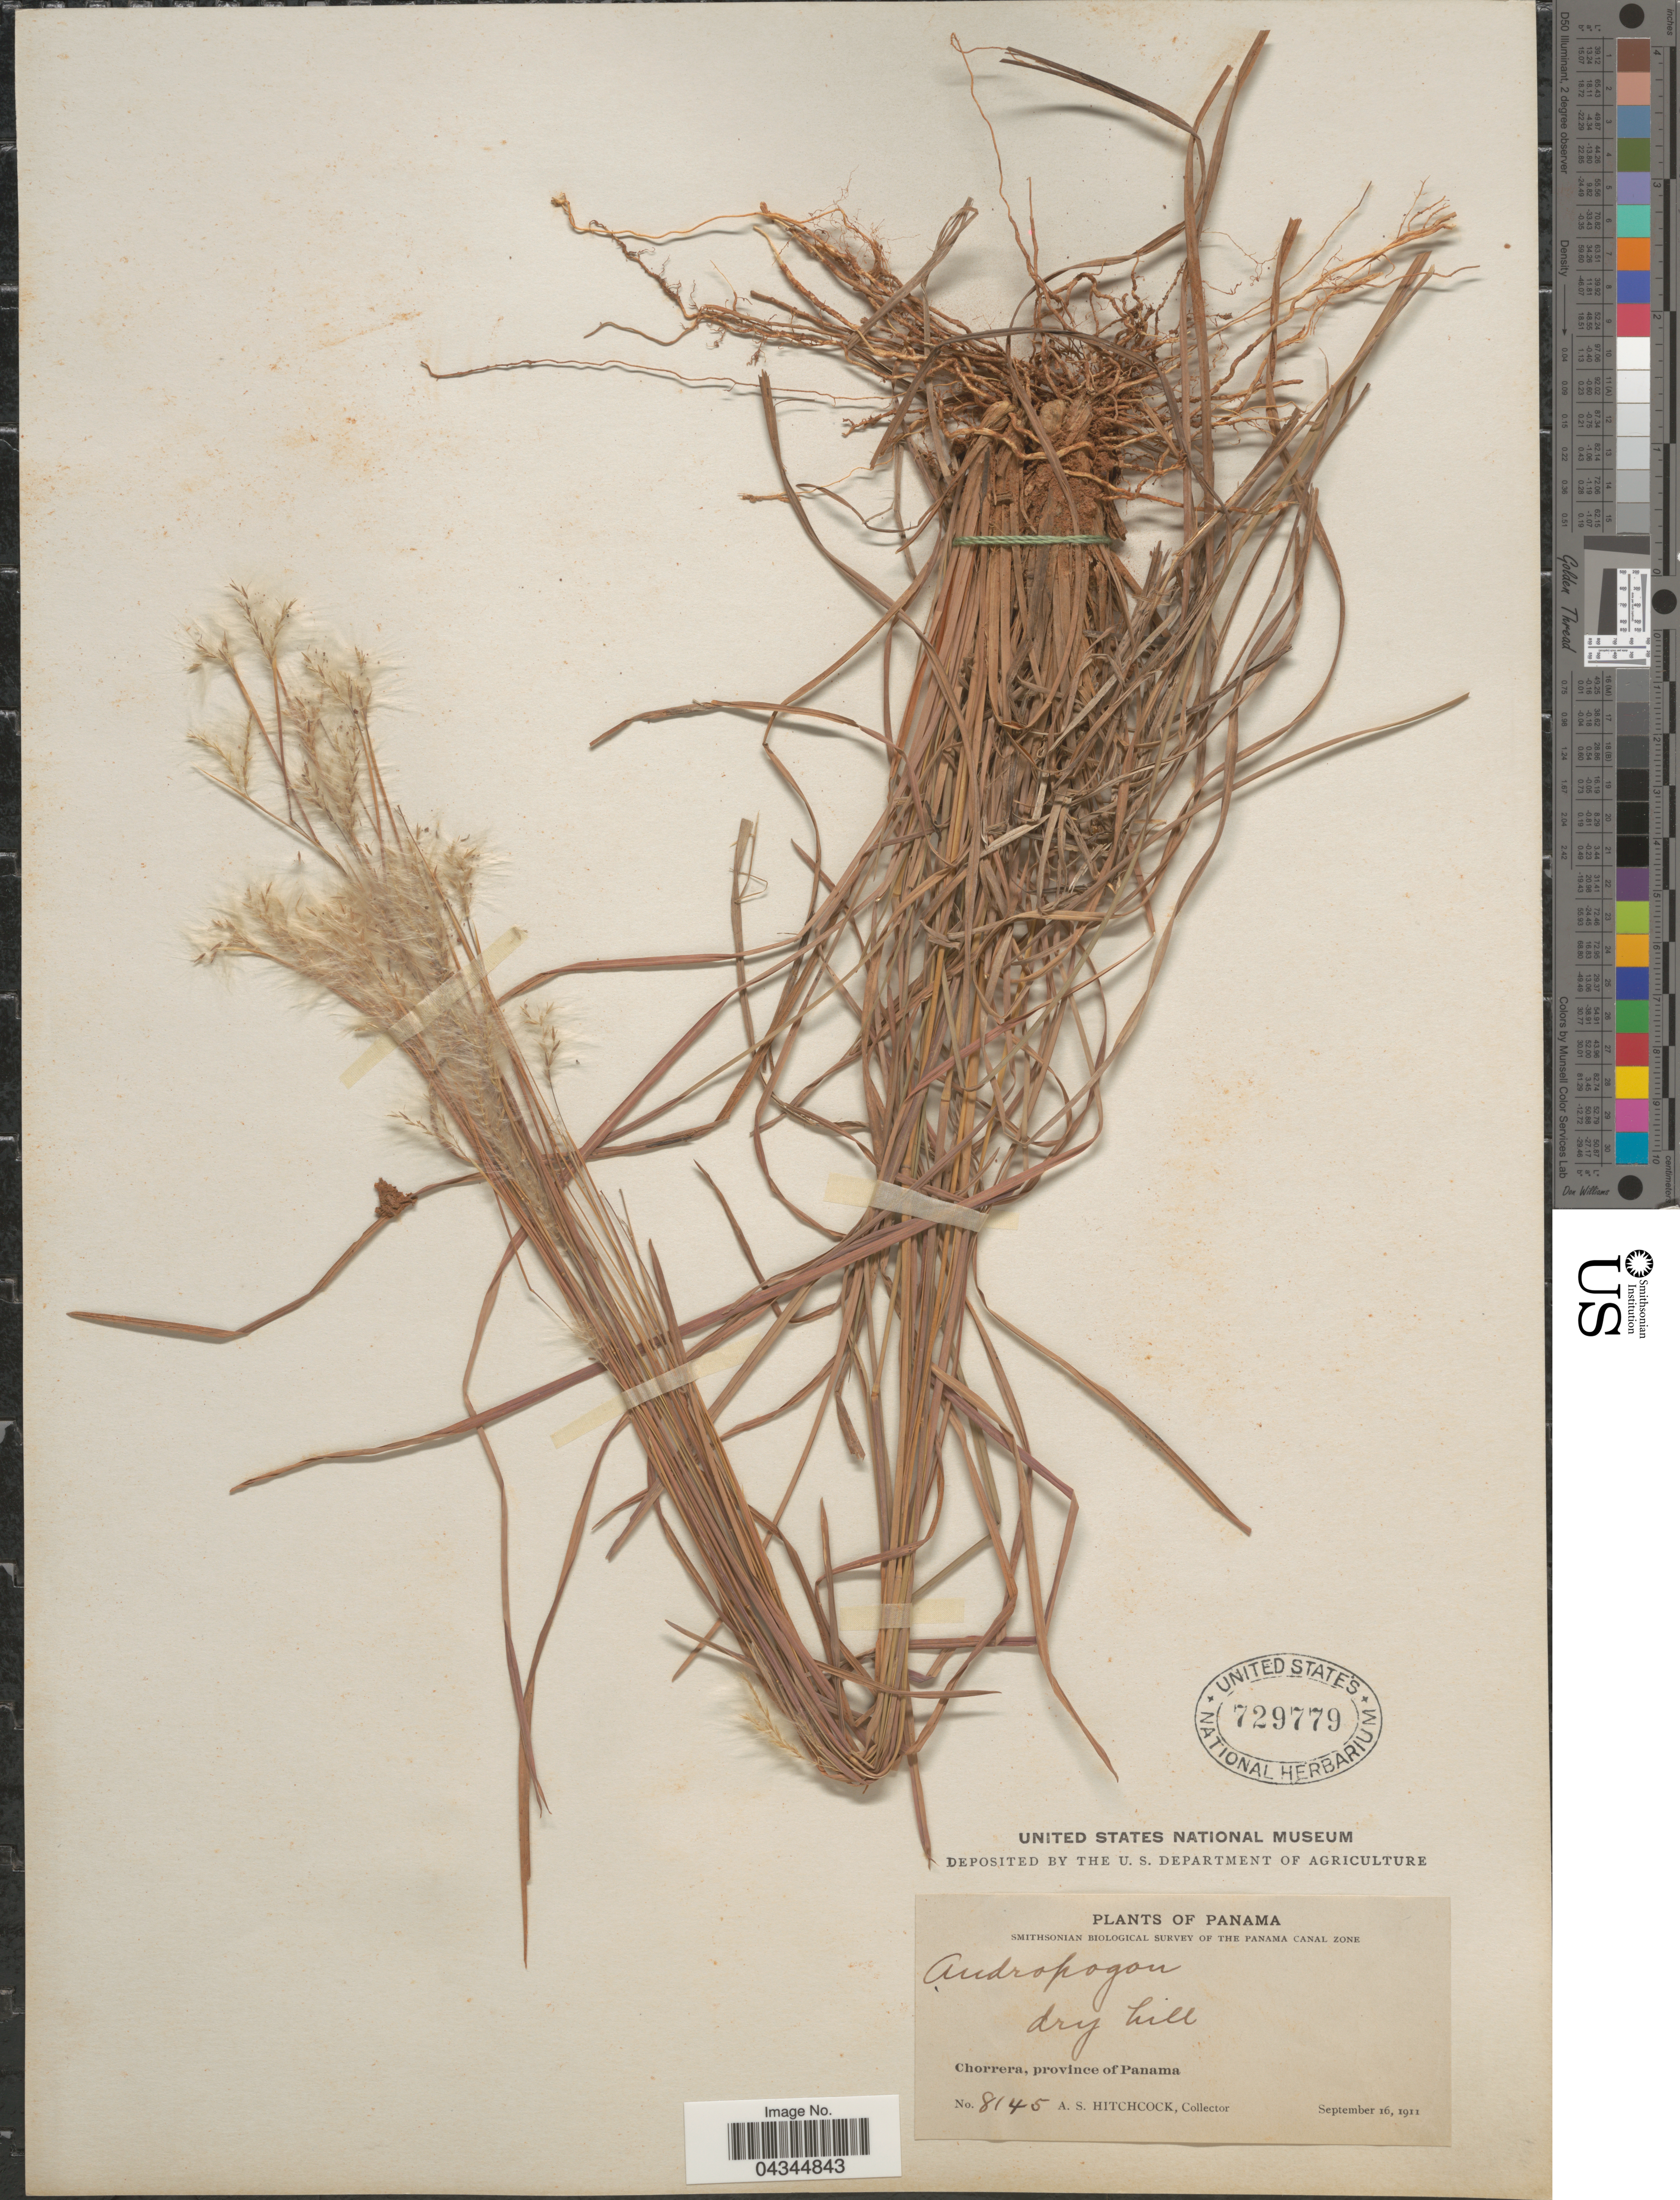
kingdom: Plantae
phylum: Tracheophyta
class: Liliopsida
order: Poales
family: Poaceae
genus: Andropogon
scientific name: Andropogon leucostachyus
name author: Kunth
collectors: A. S. Hitchcock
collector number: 8145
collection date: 1911-09-16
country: Panama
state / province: Panamá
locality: Smithsonian Biological Survey of the Panama Canal Zone. Chorrera.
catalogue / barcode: US 729779